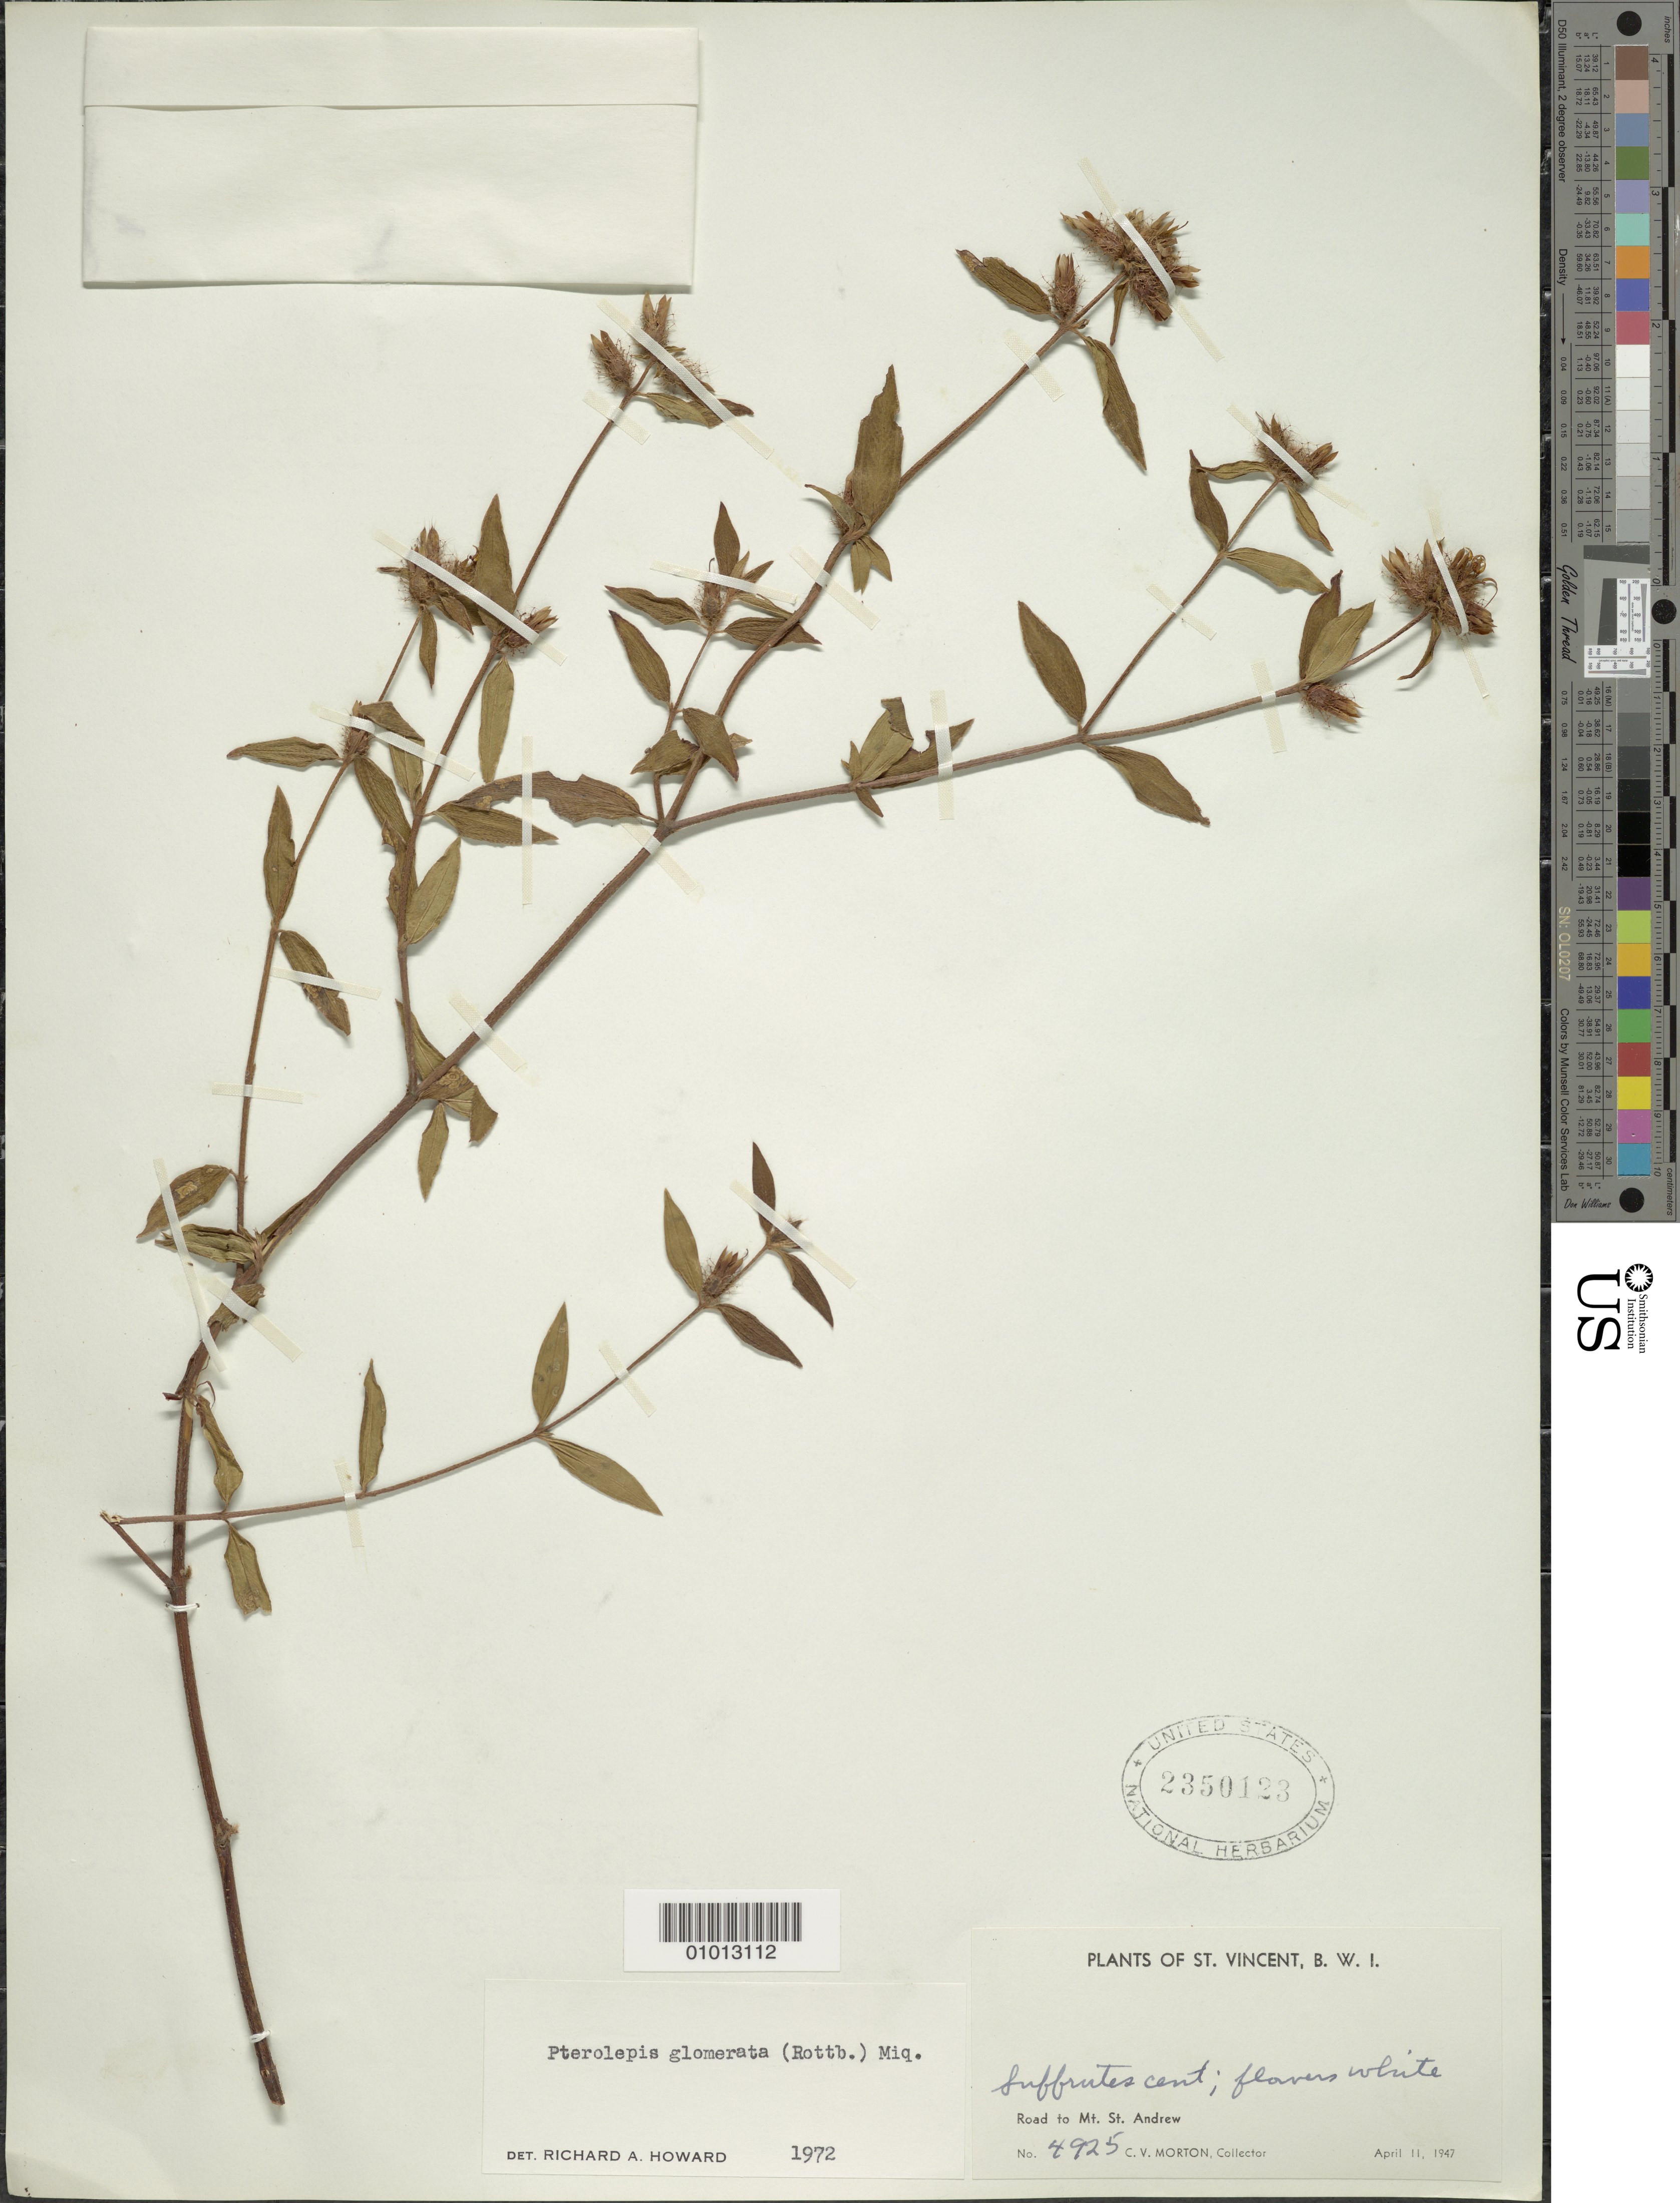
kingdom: Plantae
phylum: Tracheophyta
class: Magnoliopsida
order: Myrtales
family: Melastomataceae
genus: Pterolepis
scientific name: Pterolepis glomerata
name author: (Rottb.) Miq.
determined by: Howard, R. A.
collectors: C. V. Morton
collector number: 4925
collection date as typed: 11 Apr 1947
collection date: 1947-04-11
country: St. Vincent - Grenadines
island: St. Vincent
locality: Road to Mt. St. Andrew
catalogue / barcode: US 2350123